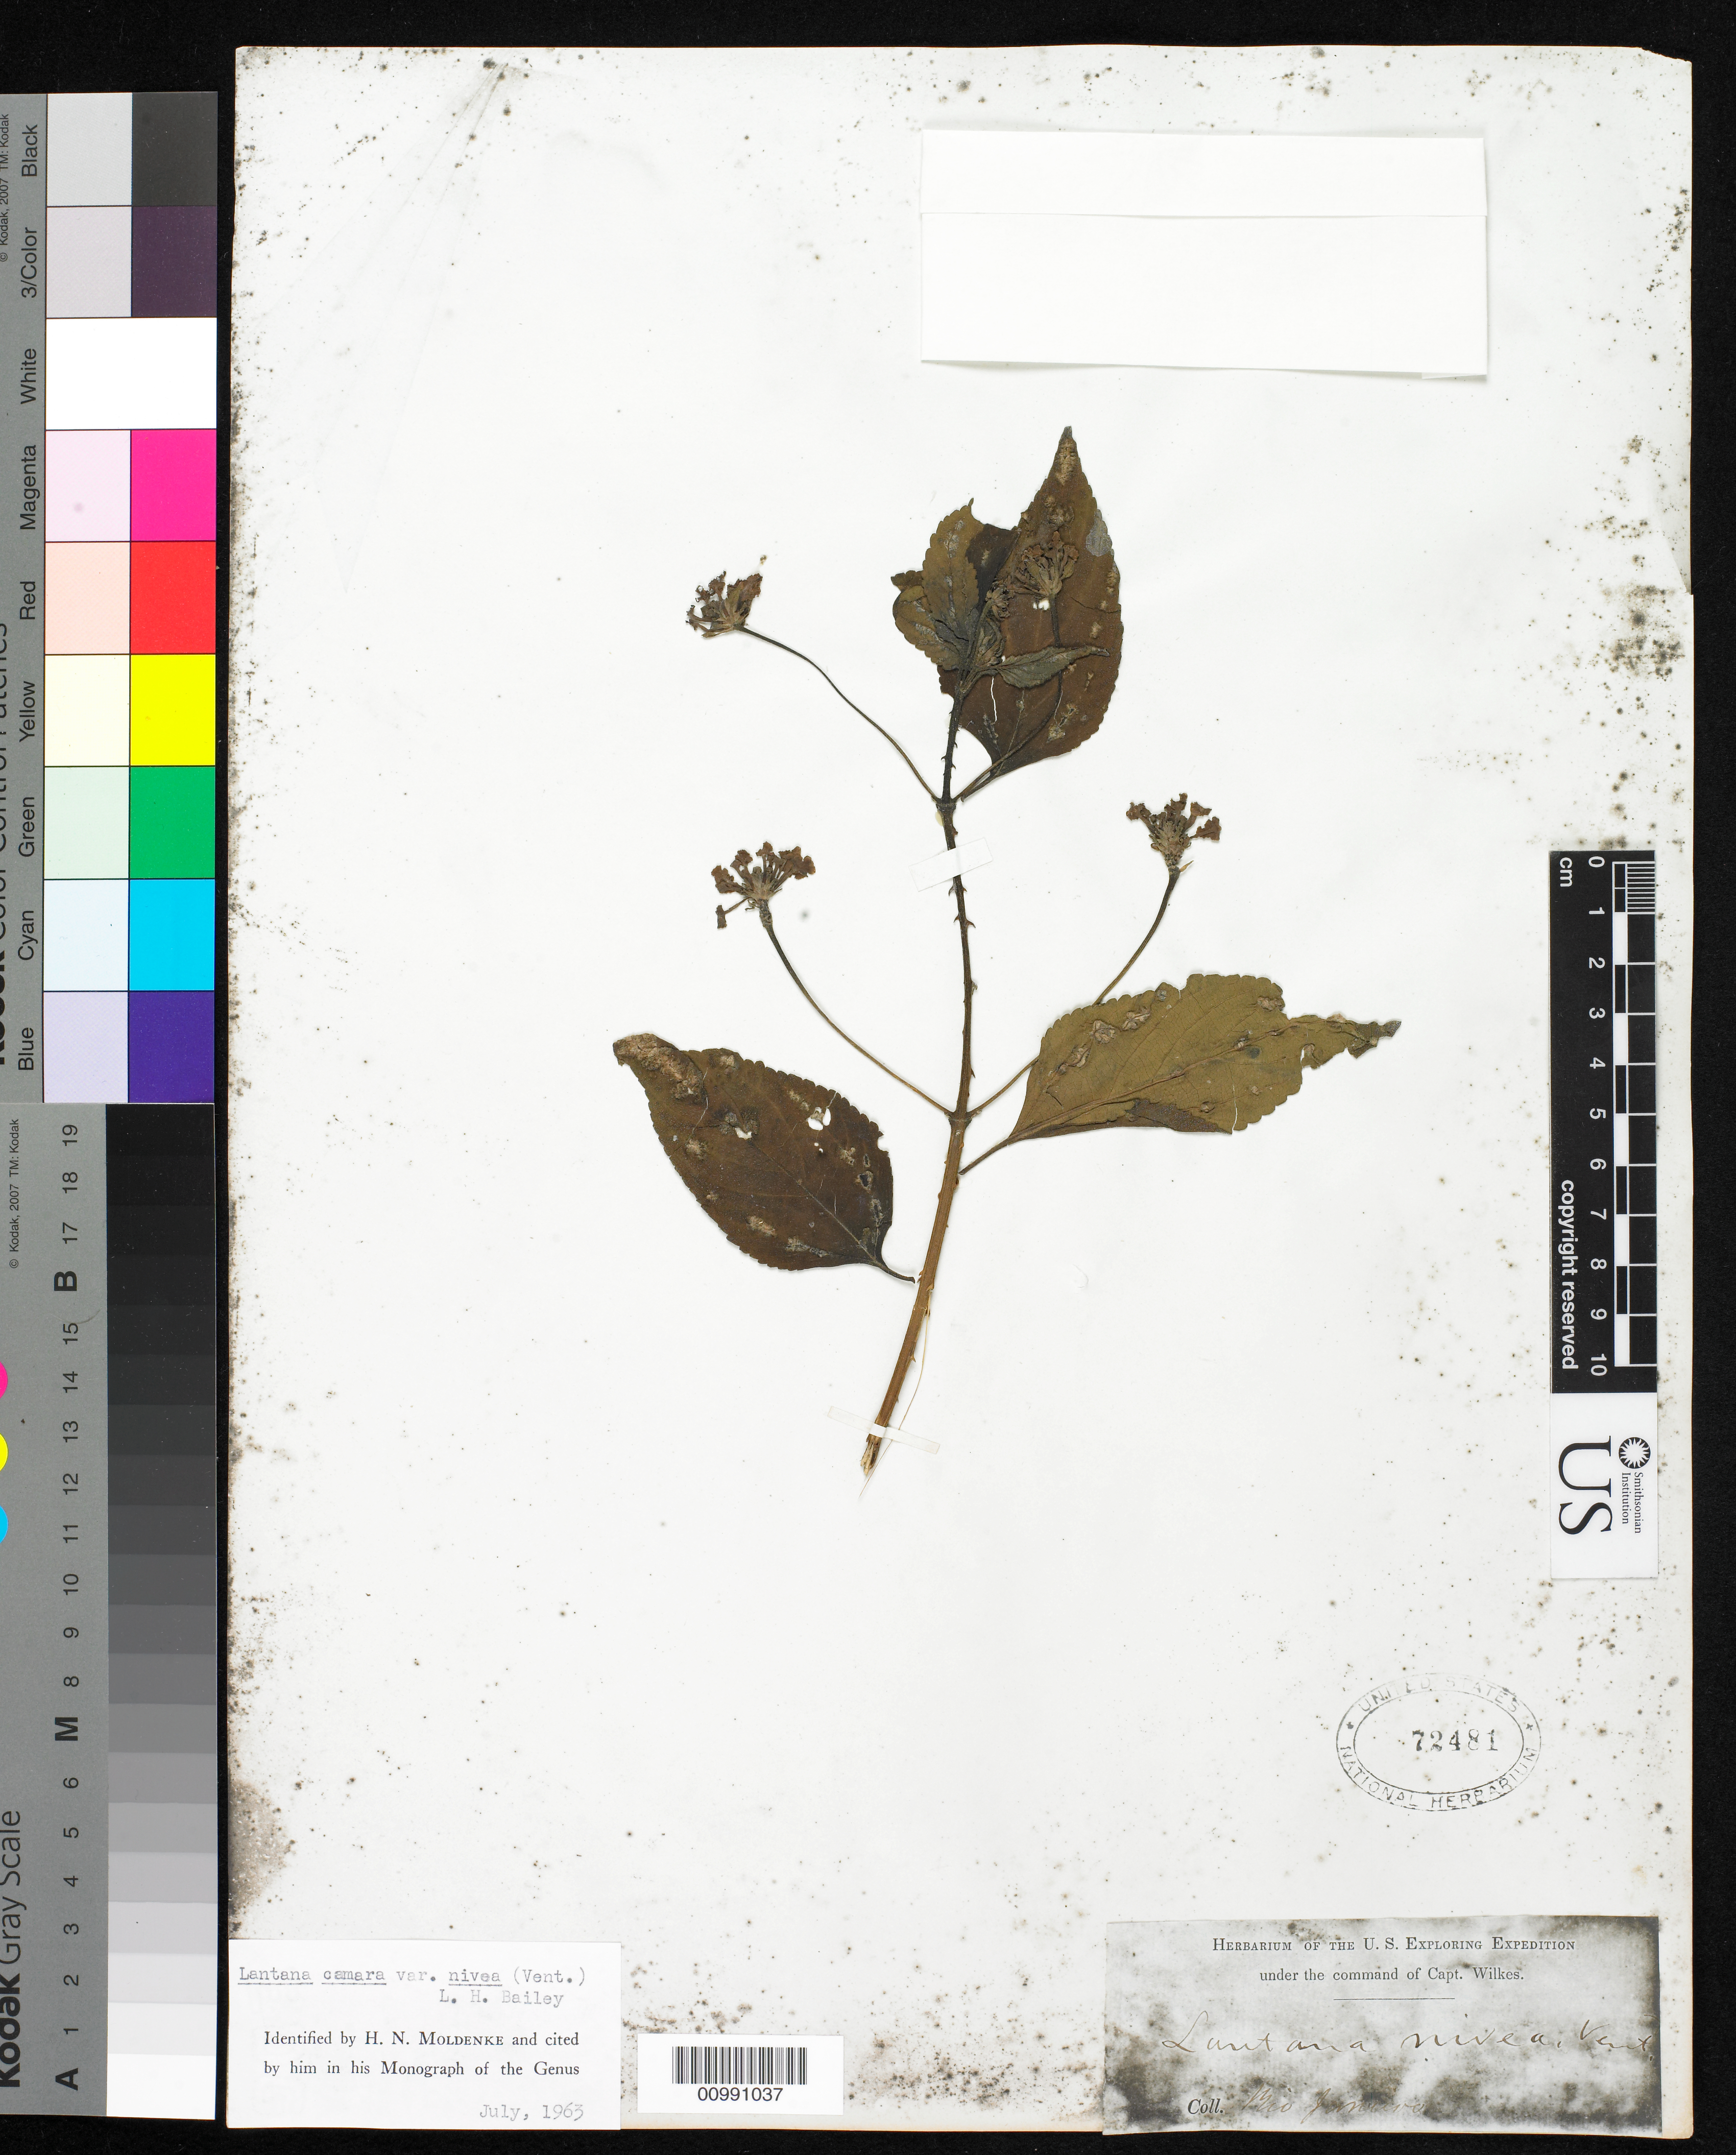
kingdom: Plantae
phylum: Tracheophyta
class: Magnoliopsida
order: Lamiales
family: Verbenaceae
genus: Lantana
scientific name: Lantana camara var. nivea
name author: (Vent.) L.H. Bailey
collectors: Wilkes Explor. Exped.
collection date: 1838/1842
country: Brazil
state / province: Rio de Janeiro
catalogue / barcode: US 72481